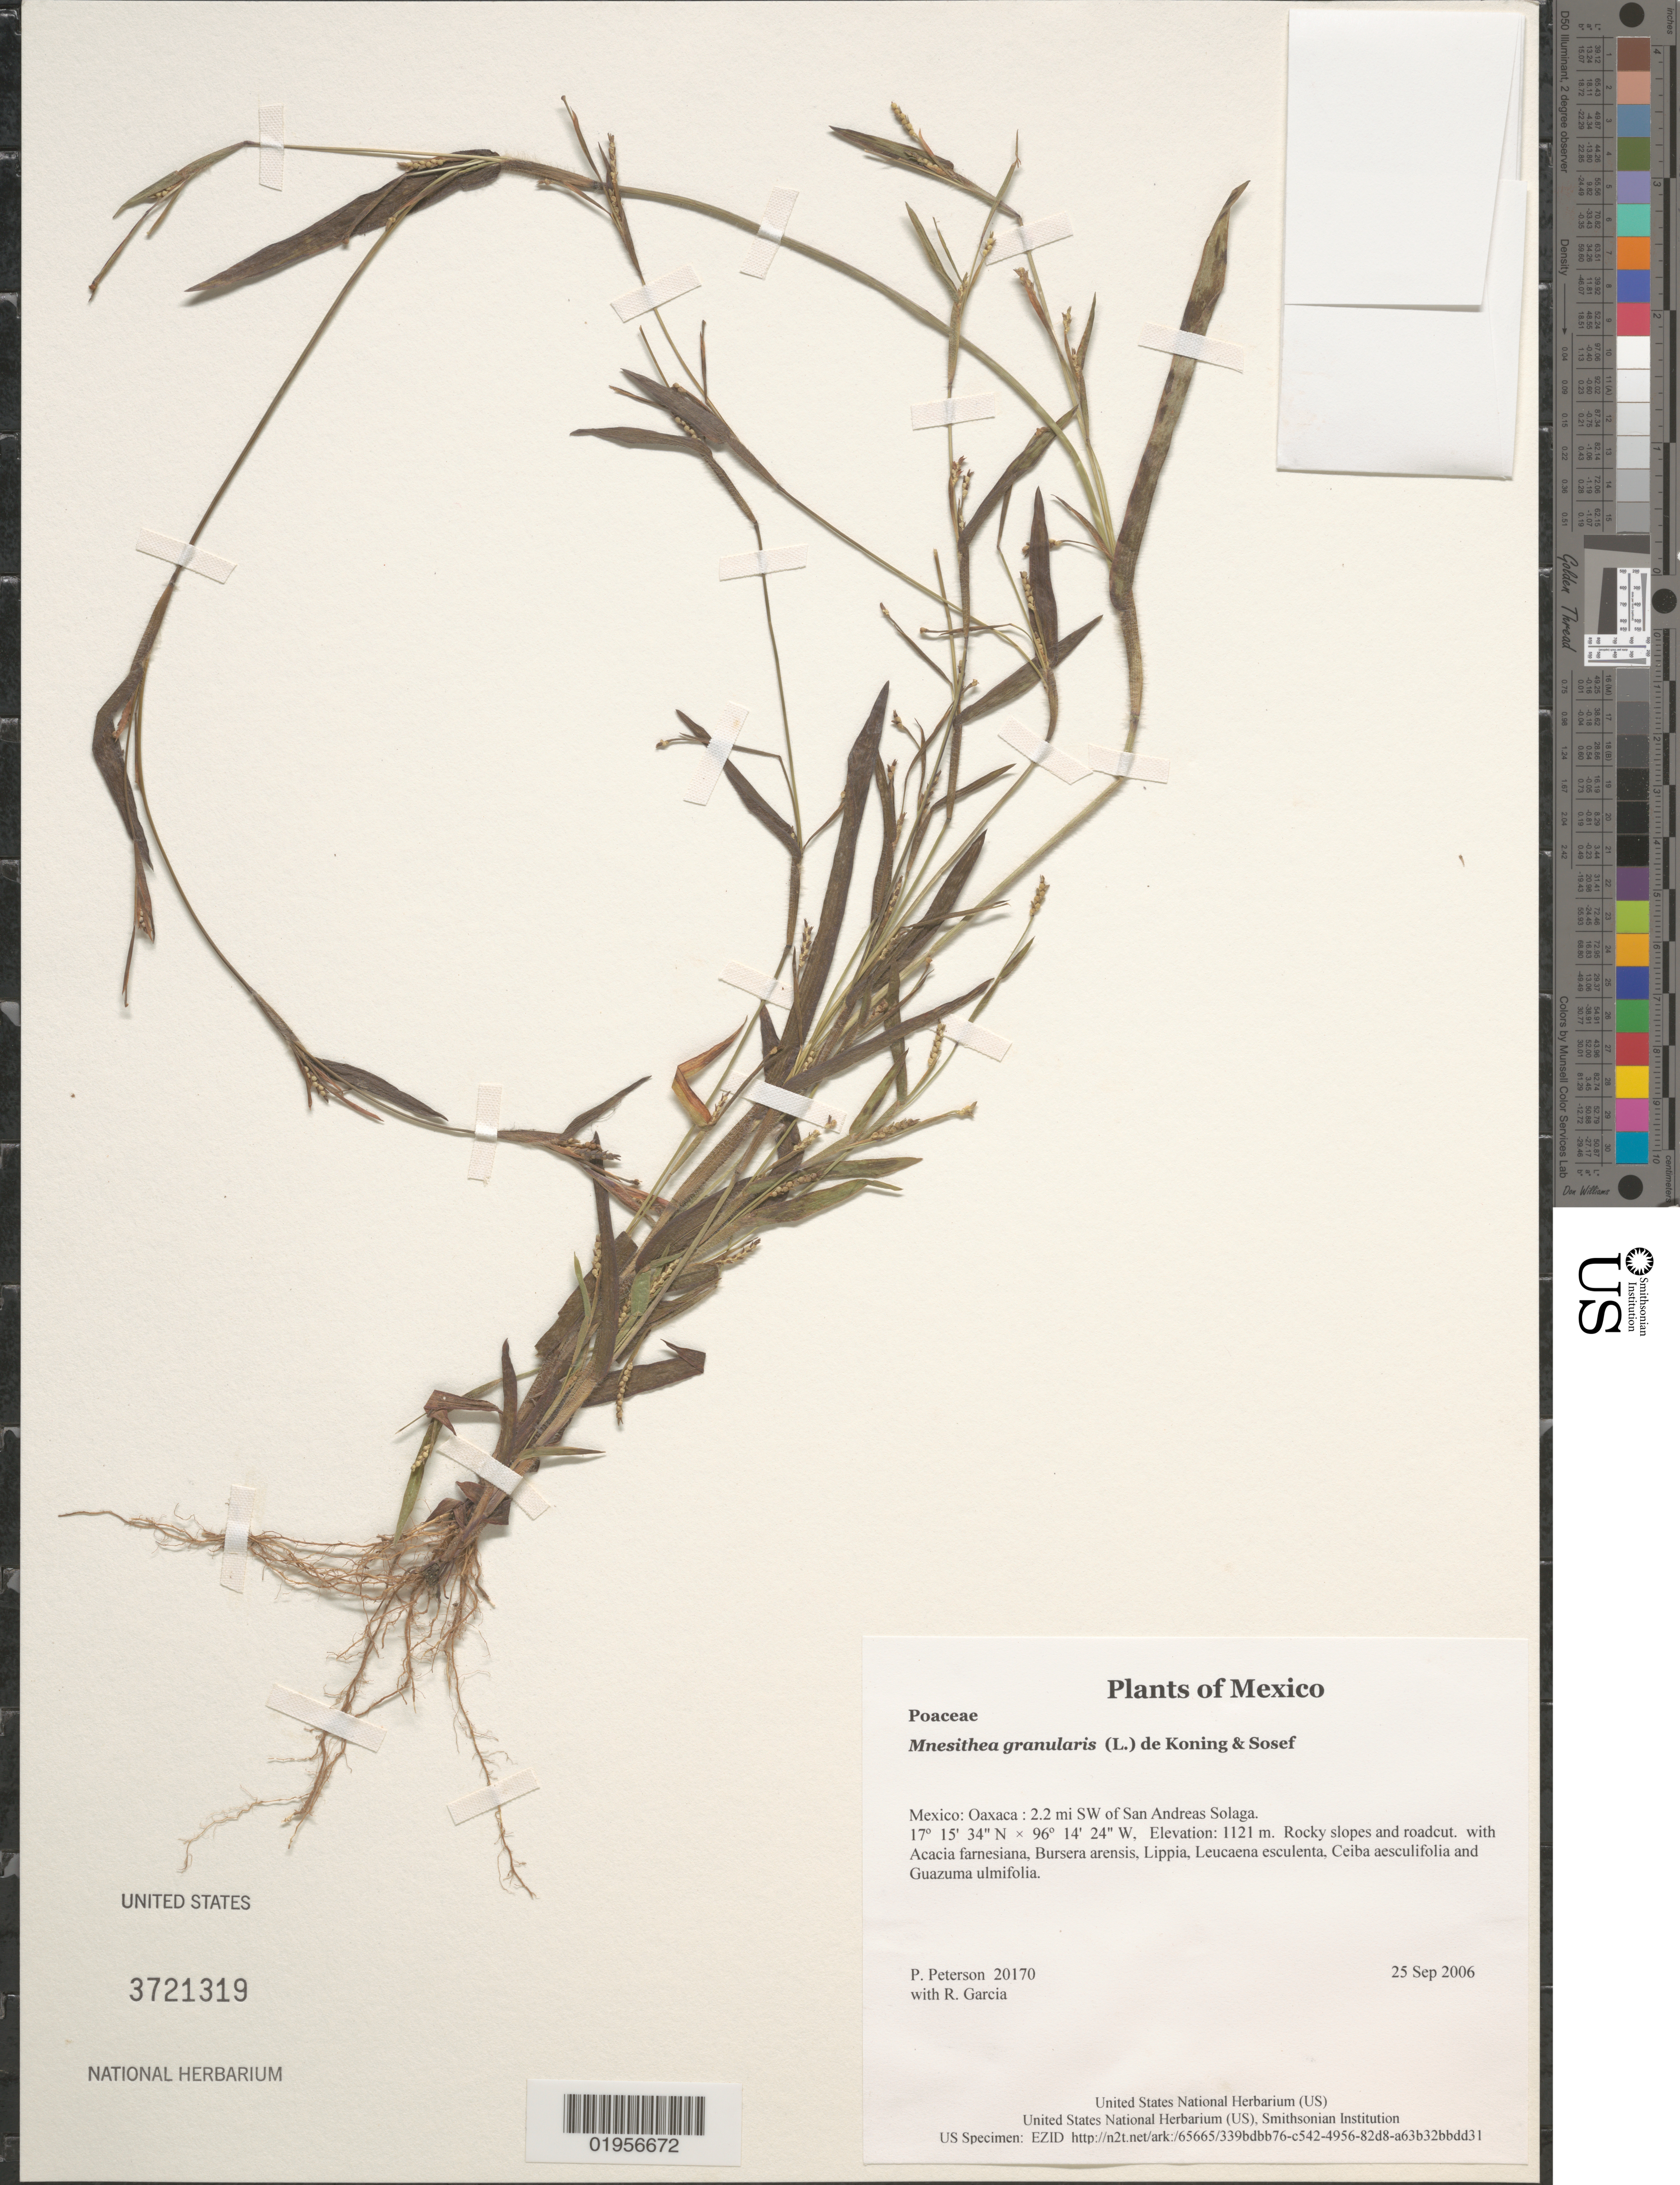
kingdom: Plantae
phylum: Tracheophyta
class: Liliopsida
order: Poales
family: Poaceae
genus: Mnesithea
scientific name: Mnesithea granularis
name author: (L.) de Koning & Sosef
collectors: P. M. Peterson & R. Garcia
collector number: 20170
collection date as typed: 25 Sep 2006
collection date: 2006-09-25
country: Mexico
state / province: Oaxaca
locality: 2.2 mi SW of San Andreas Solaga.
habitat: Rocky slopes and roadcut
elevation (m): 1121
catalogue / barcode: US 3721319